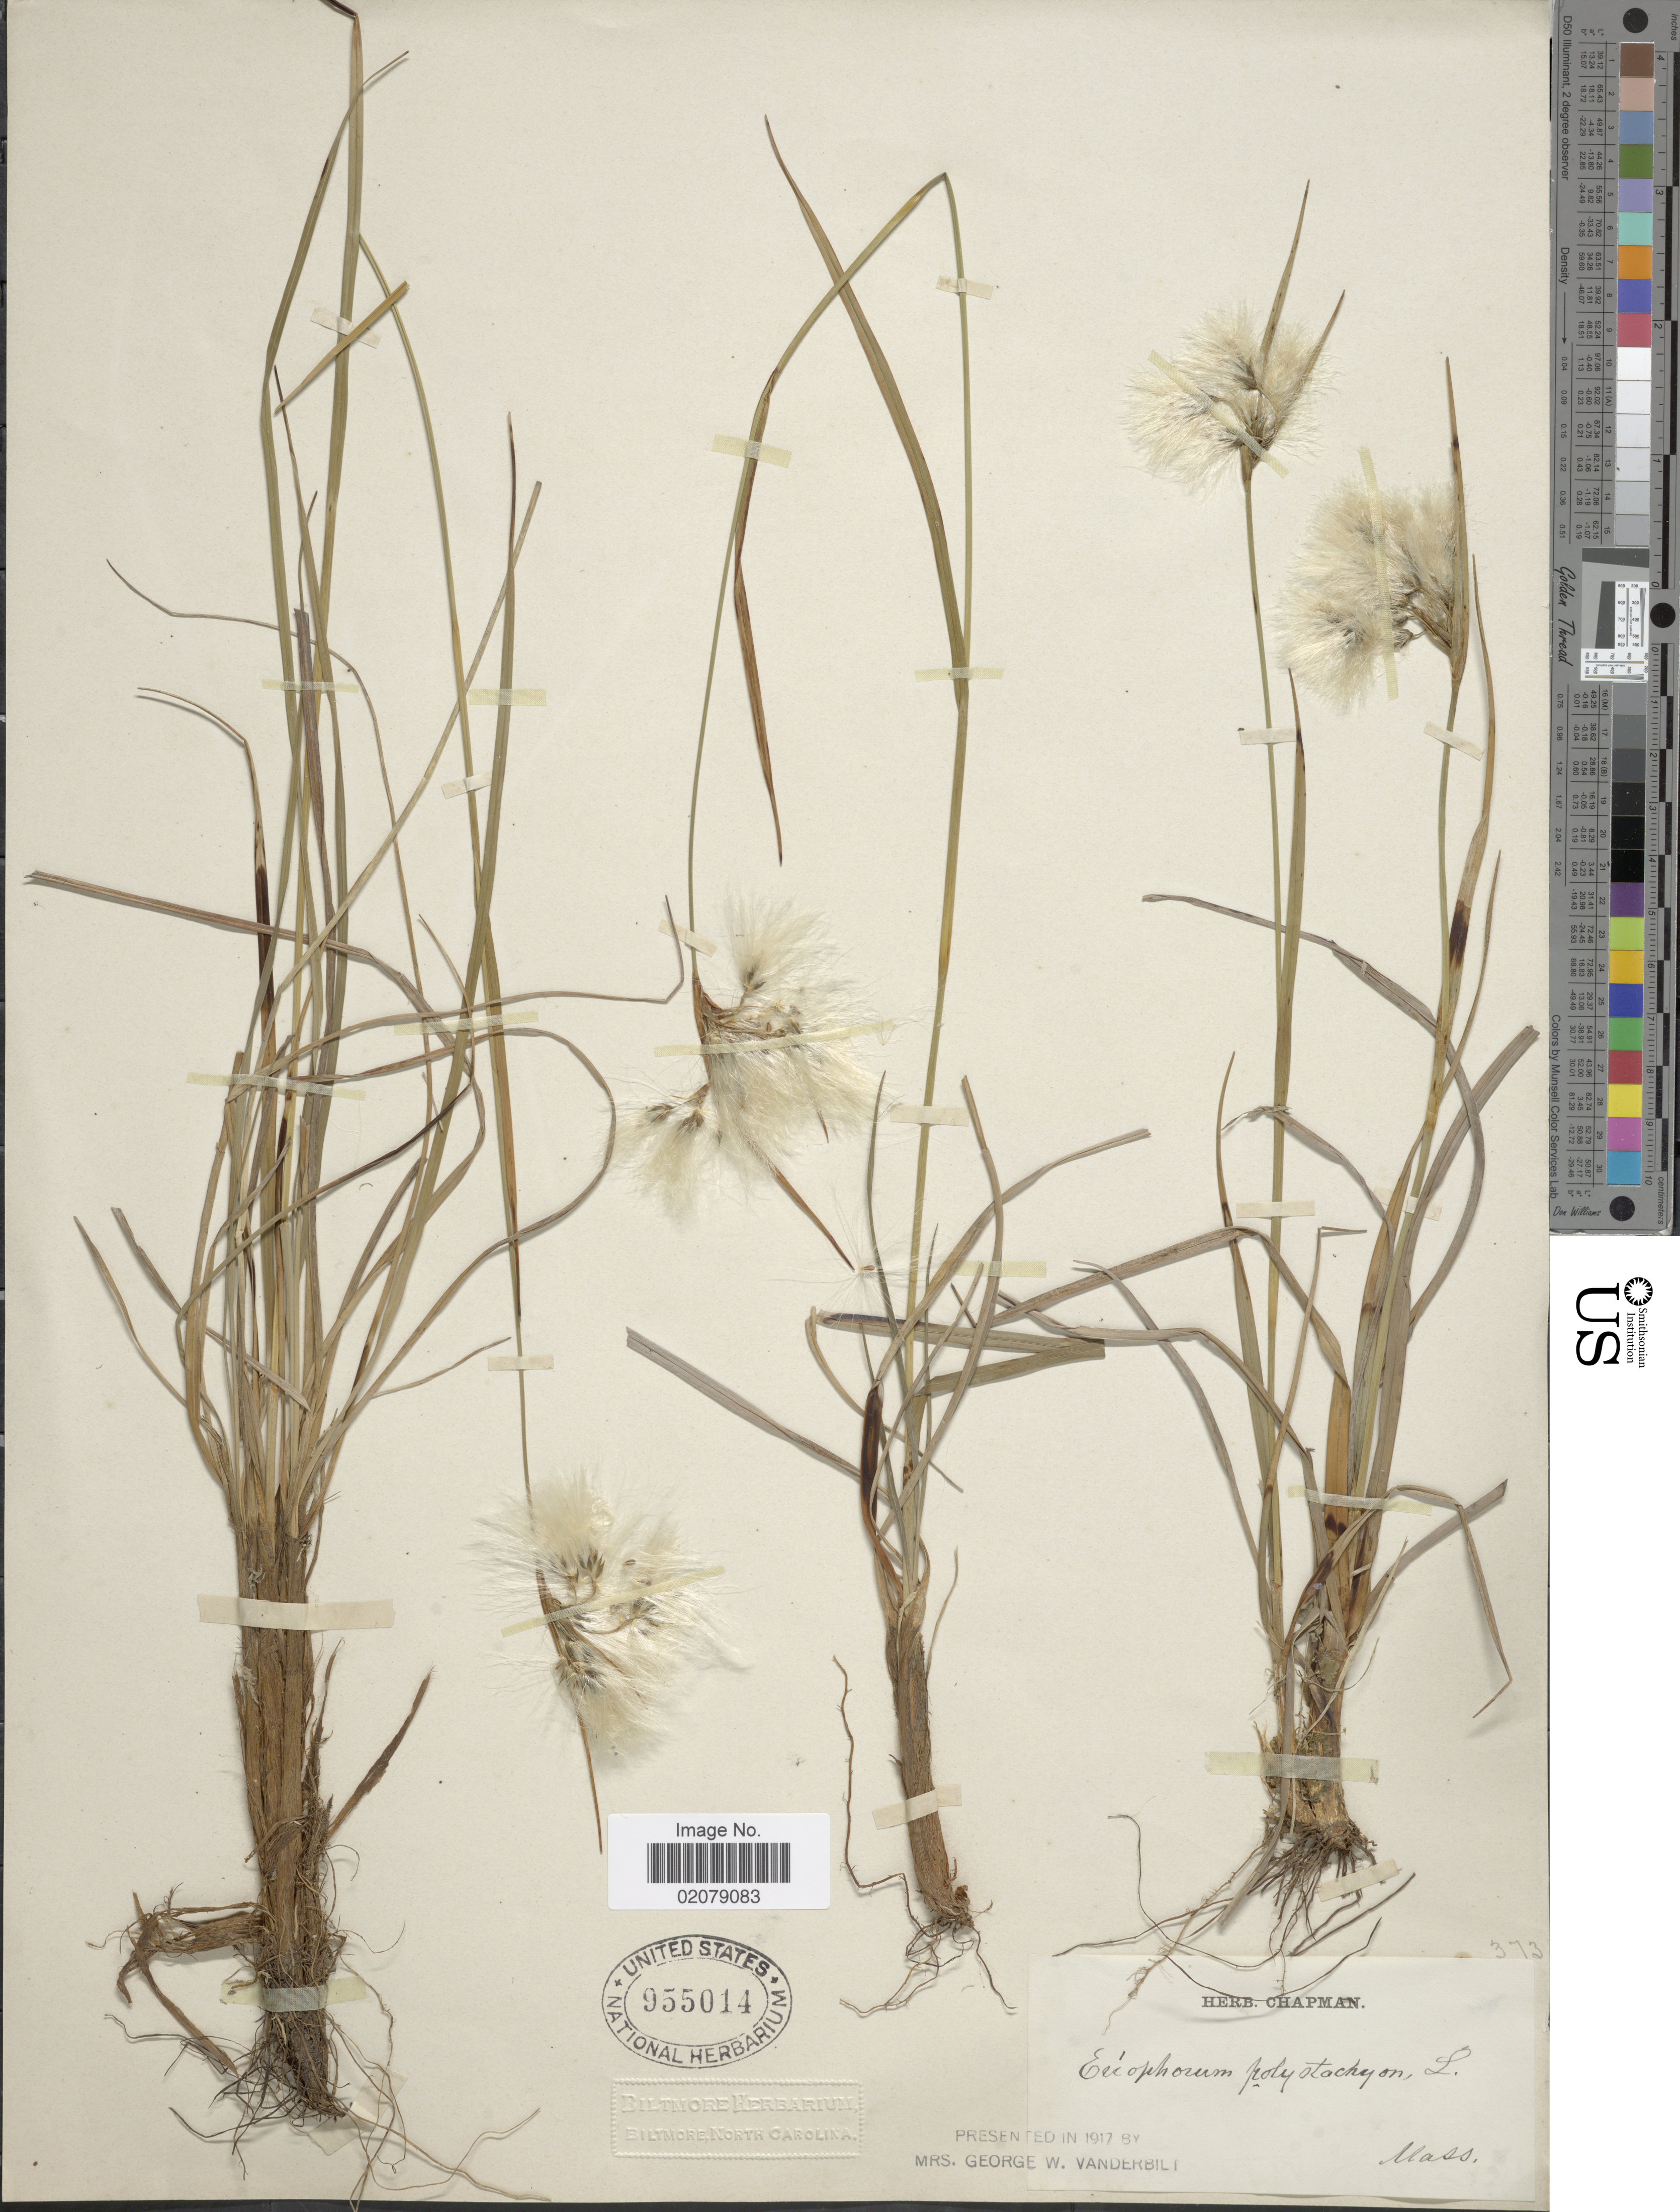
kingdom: Plantae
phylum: Tracheophyta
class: Liliopsida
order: Poales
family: Cyperaceae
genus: Eriophorum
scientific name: Eriophorum viridicarinatum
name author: (Englem.) Fernald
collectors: ex herb. Chapman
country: United States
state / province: Massachusetts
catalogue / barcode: US 955014